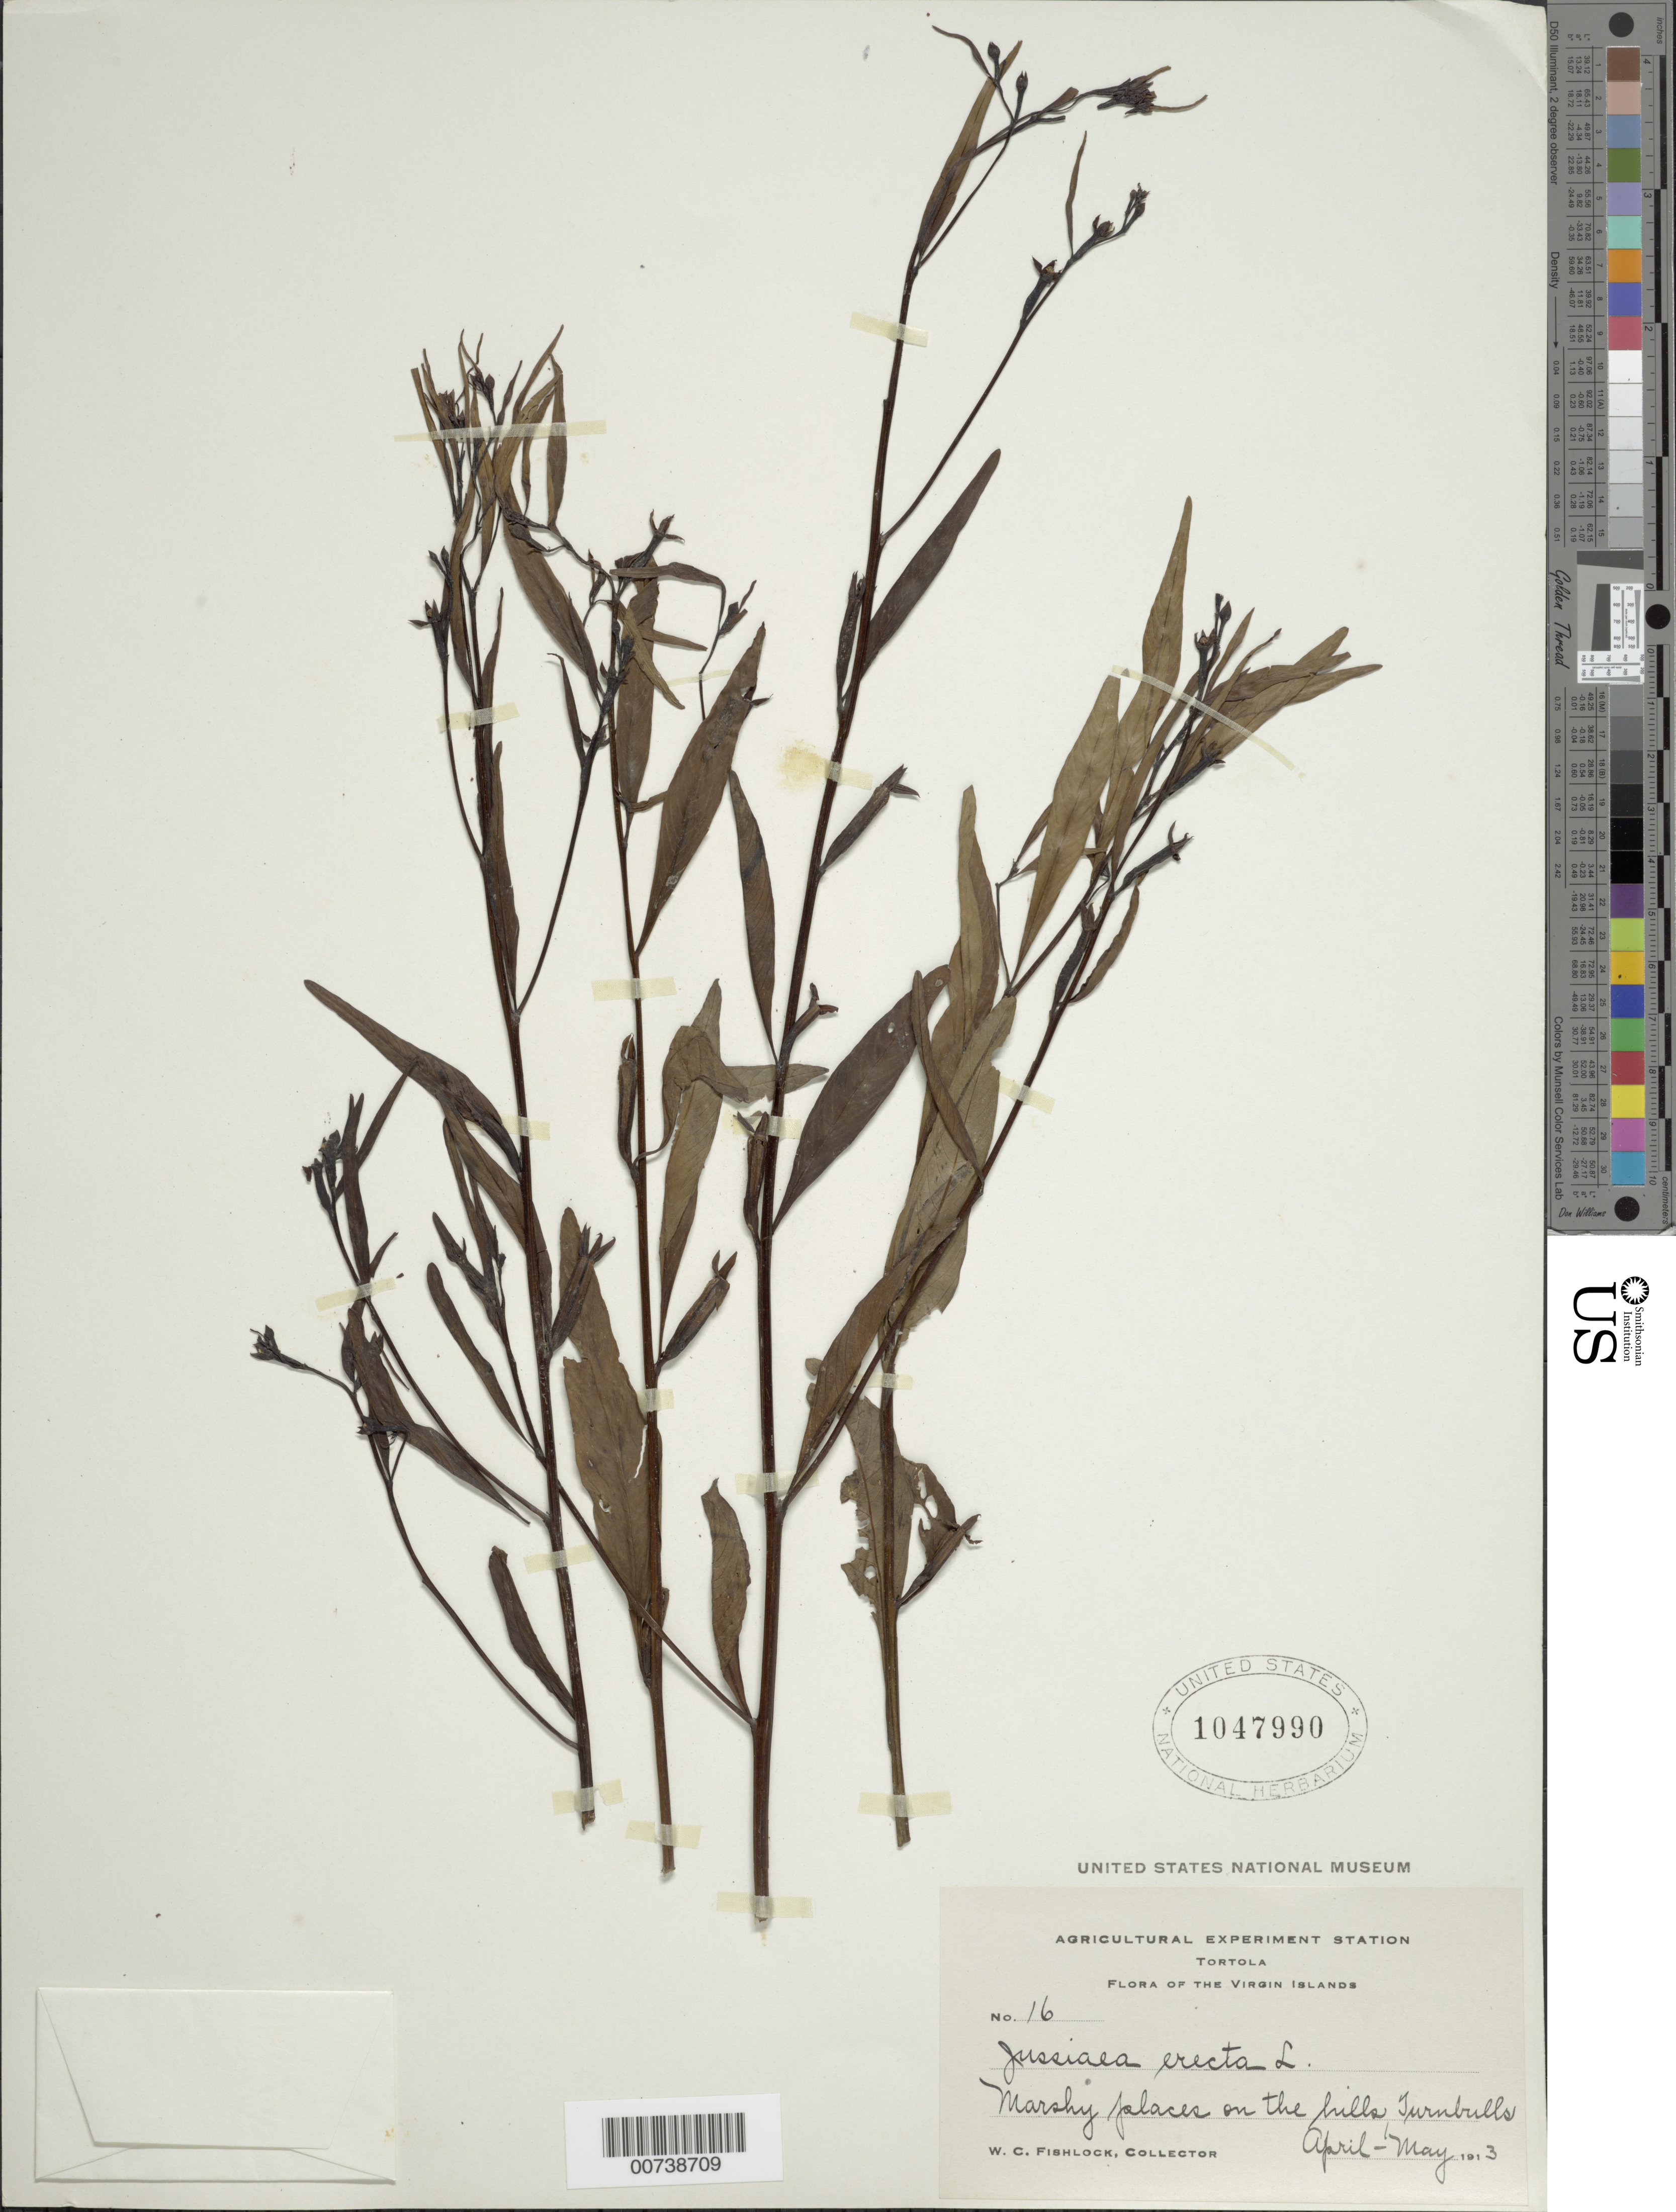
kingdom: Plantae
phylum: Tracheophyta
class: Magnoliopsida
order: Myrtales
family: Onagraceae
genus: Ludwigia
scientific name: Ludwigia erecta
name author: (L.) H. Hara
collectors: W. Fishlock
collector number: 16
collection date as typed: Apr 1913 to -- May 1913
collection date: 1913-04/1913-05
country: British Virgin Islands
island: Tortola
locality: Marshy places on the hills, Turnbulls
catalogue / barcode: US 1047990